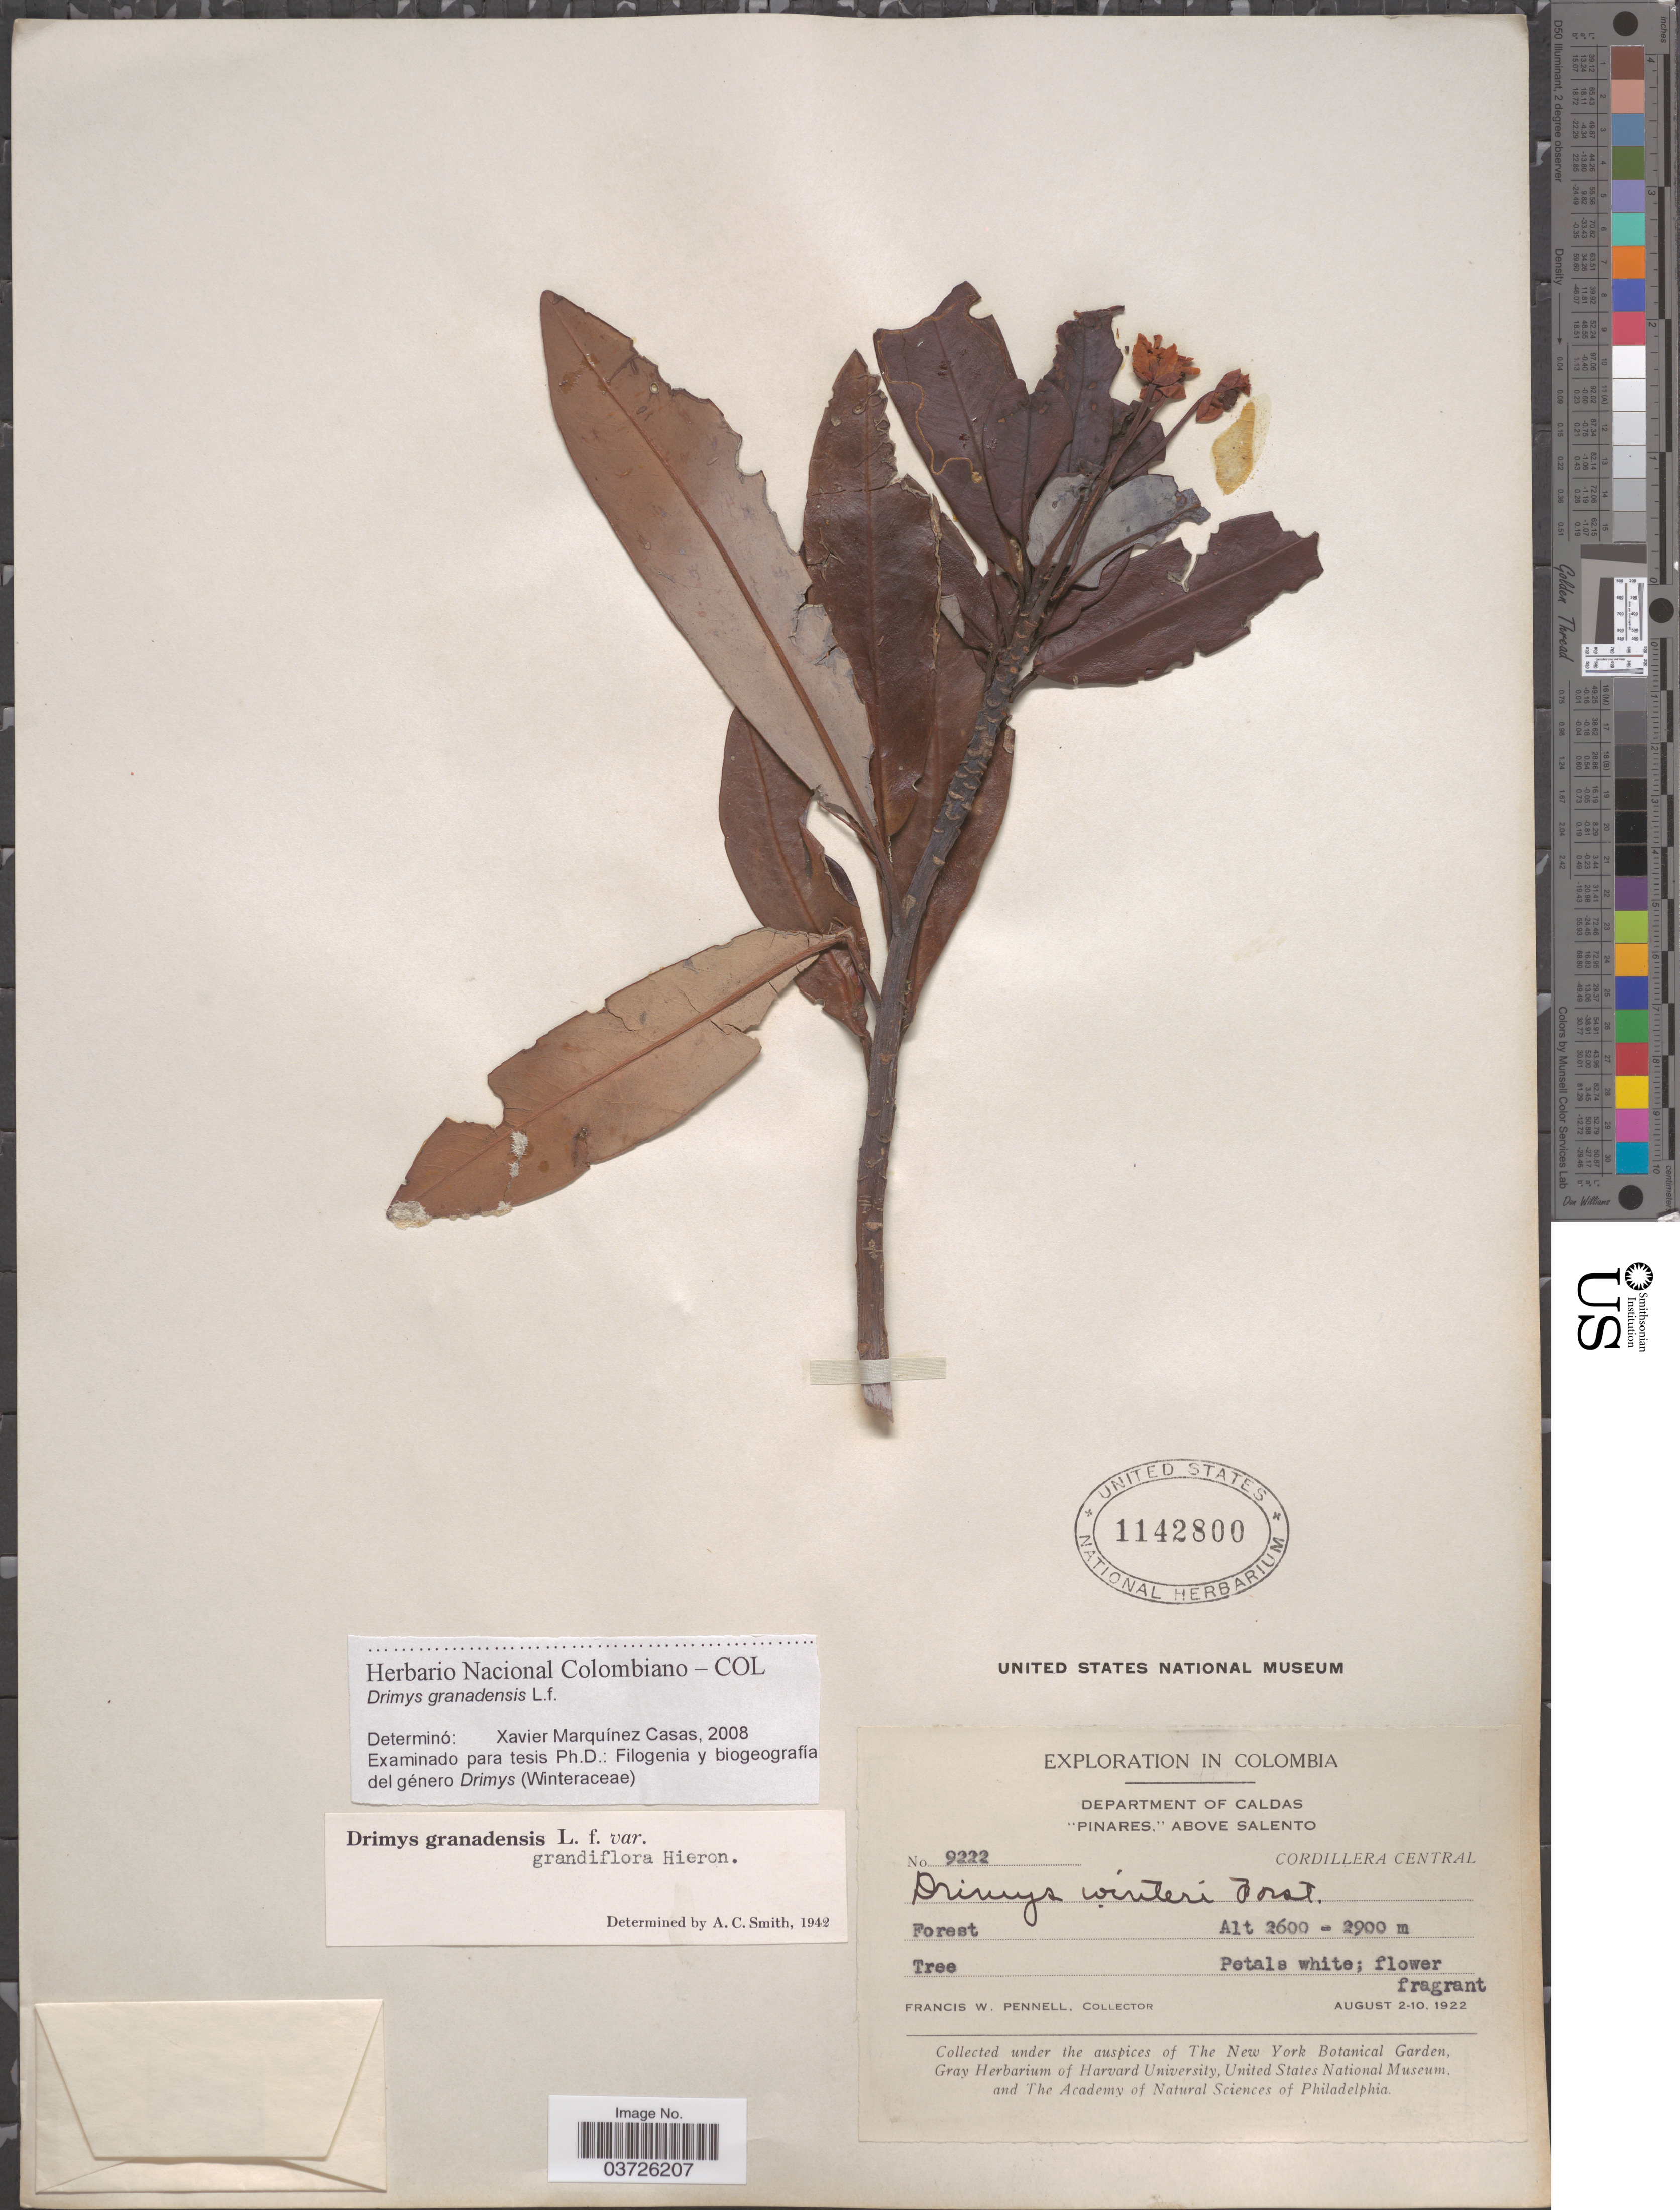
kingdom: Plantae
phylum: Tracheophyta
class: Magnoliopsida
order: Canellales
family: Winteraceae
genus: Drimys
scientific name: Drimys granadensis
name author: L. f.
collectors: F. W. Pennell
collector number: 9222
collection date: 1922-08-02/1922-08-10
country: Colombia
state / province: Caldas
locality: Department of Caldas. "Pinares," above Salento. Cordillera Central.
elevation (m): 2600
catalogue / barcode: US 1142800